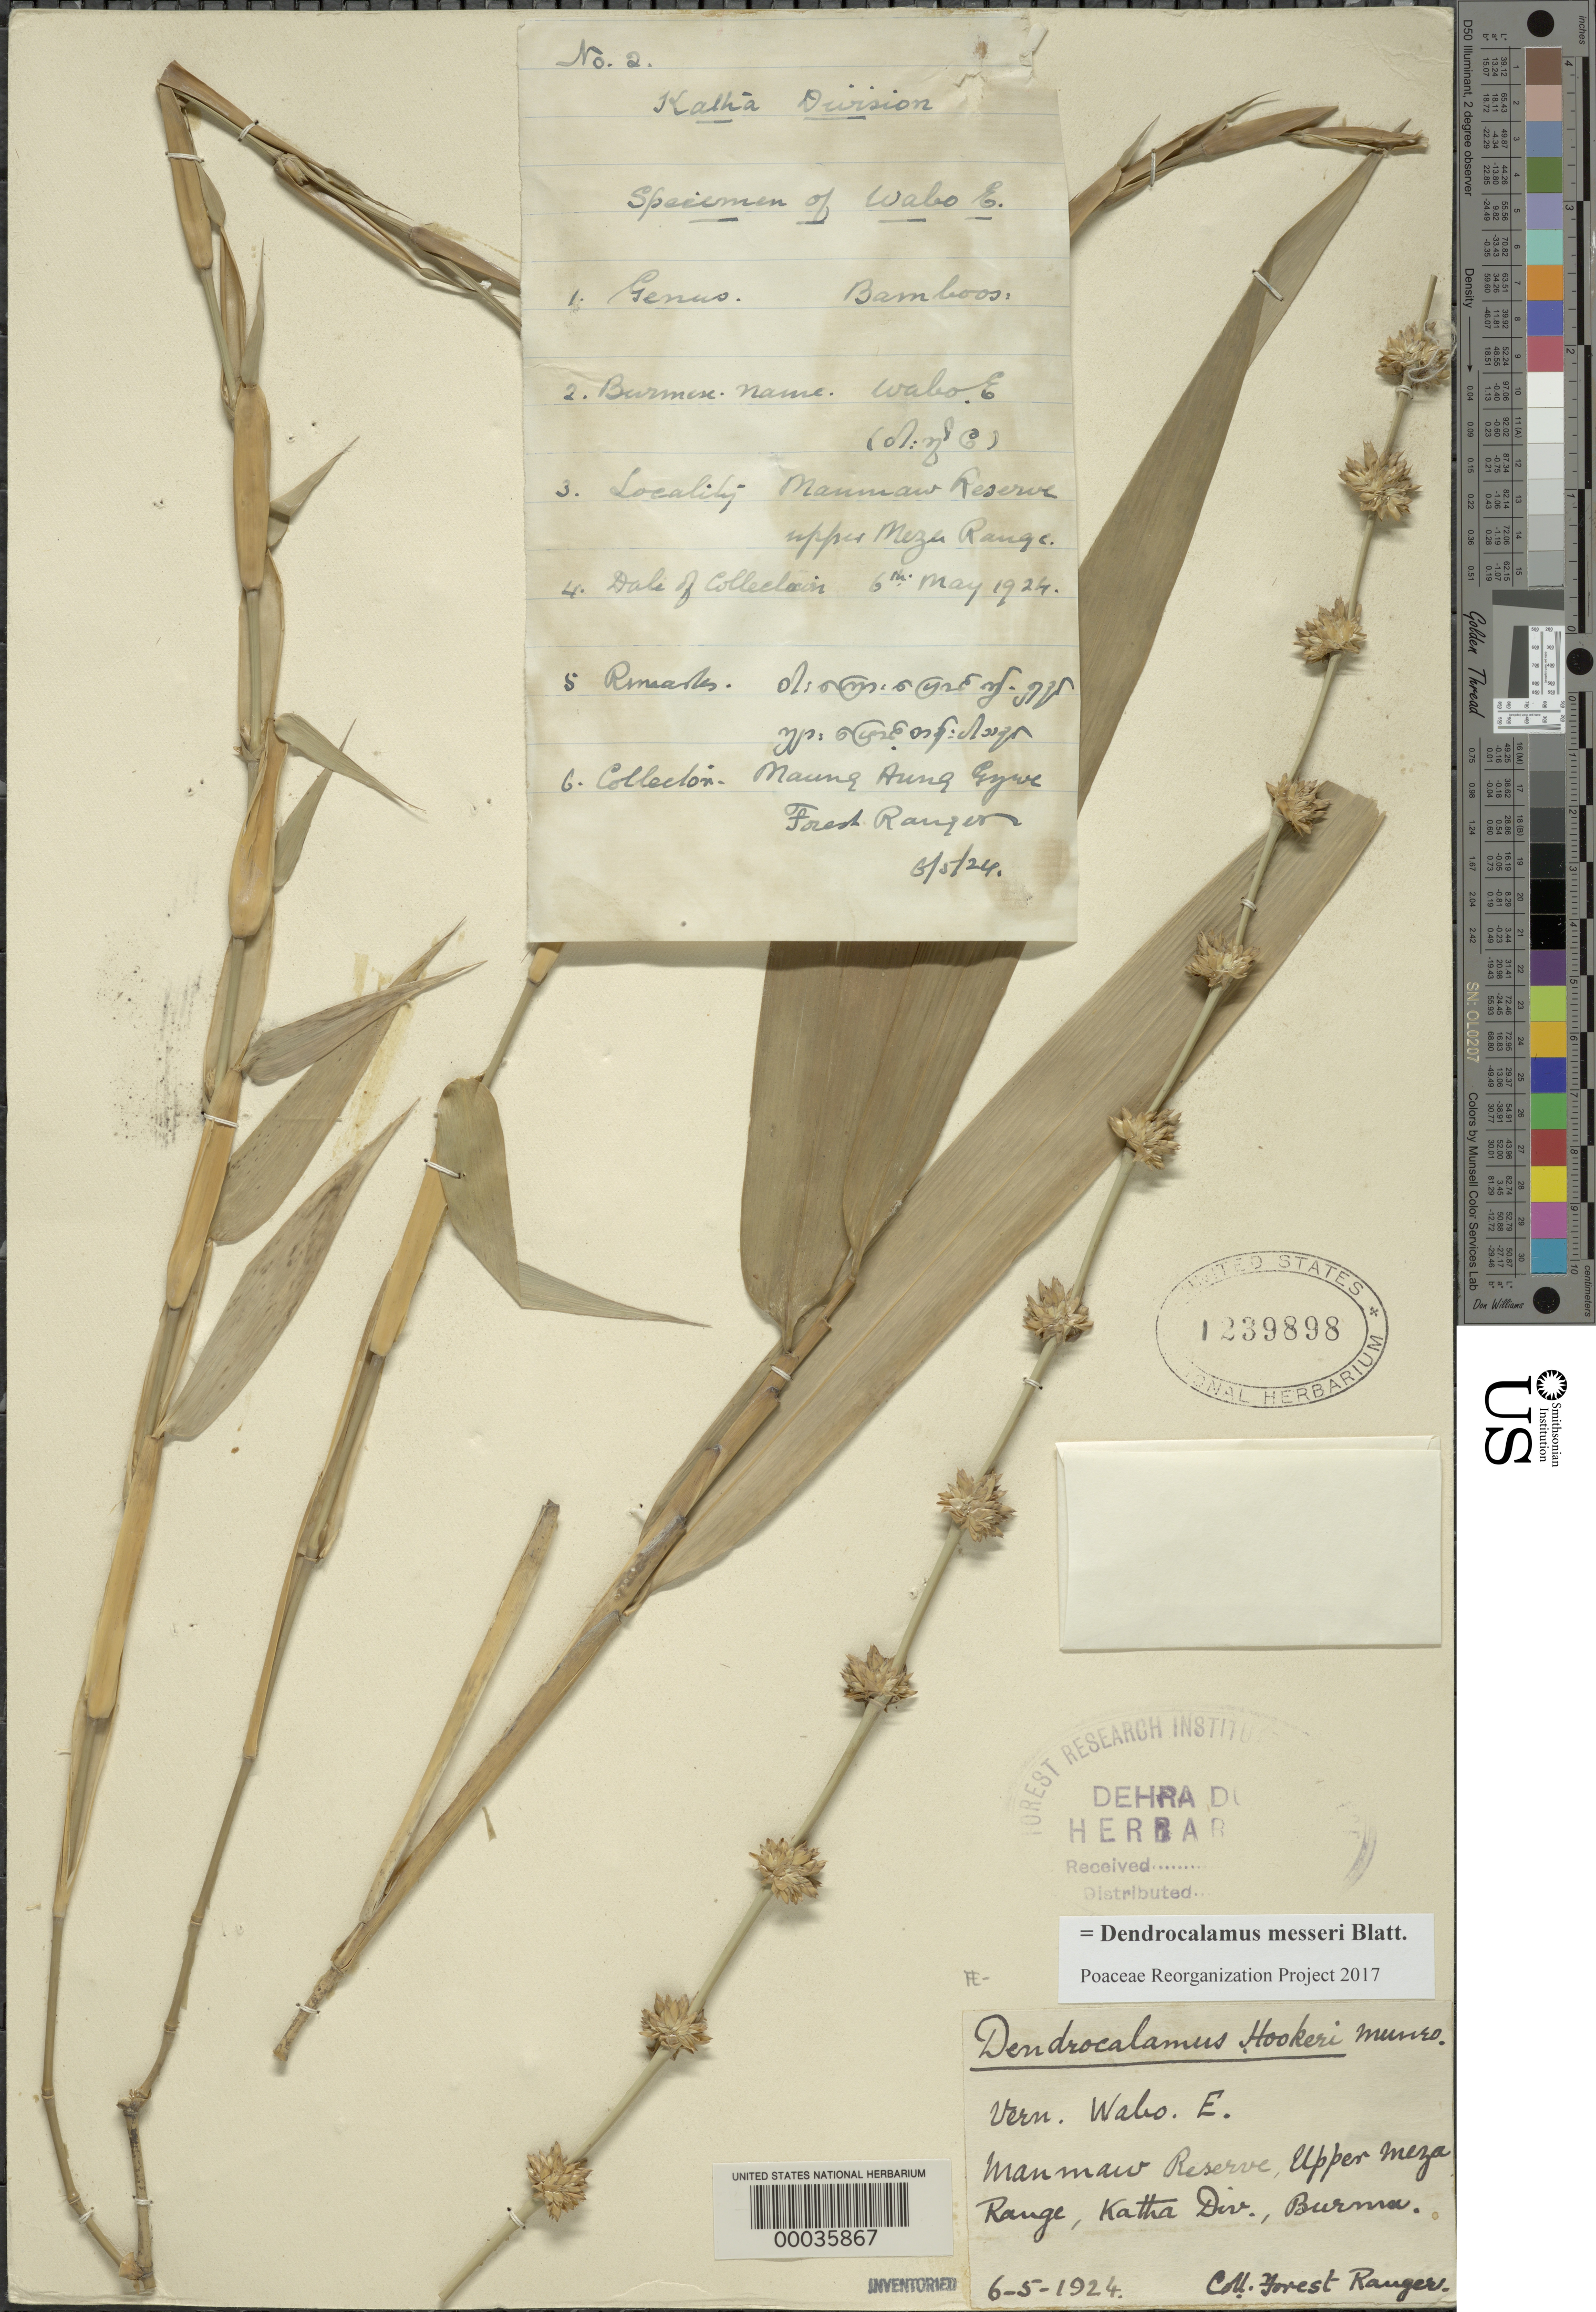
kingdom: Plantae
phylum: Tracheophyta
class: Liliopsida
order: Poales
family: Poaceae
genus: Dendrocalamus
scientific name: Dendrocalamus messeri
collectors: M. Gywe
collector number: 2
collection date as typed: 05 Jun 1924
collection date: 1924-06-05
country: Myanmar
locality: Manmaw Reserve, Meza range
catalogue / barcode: US 1239898